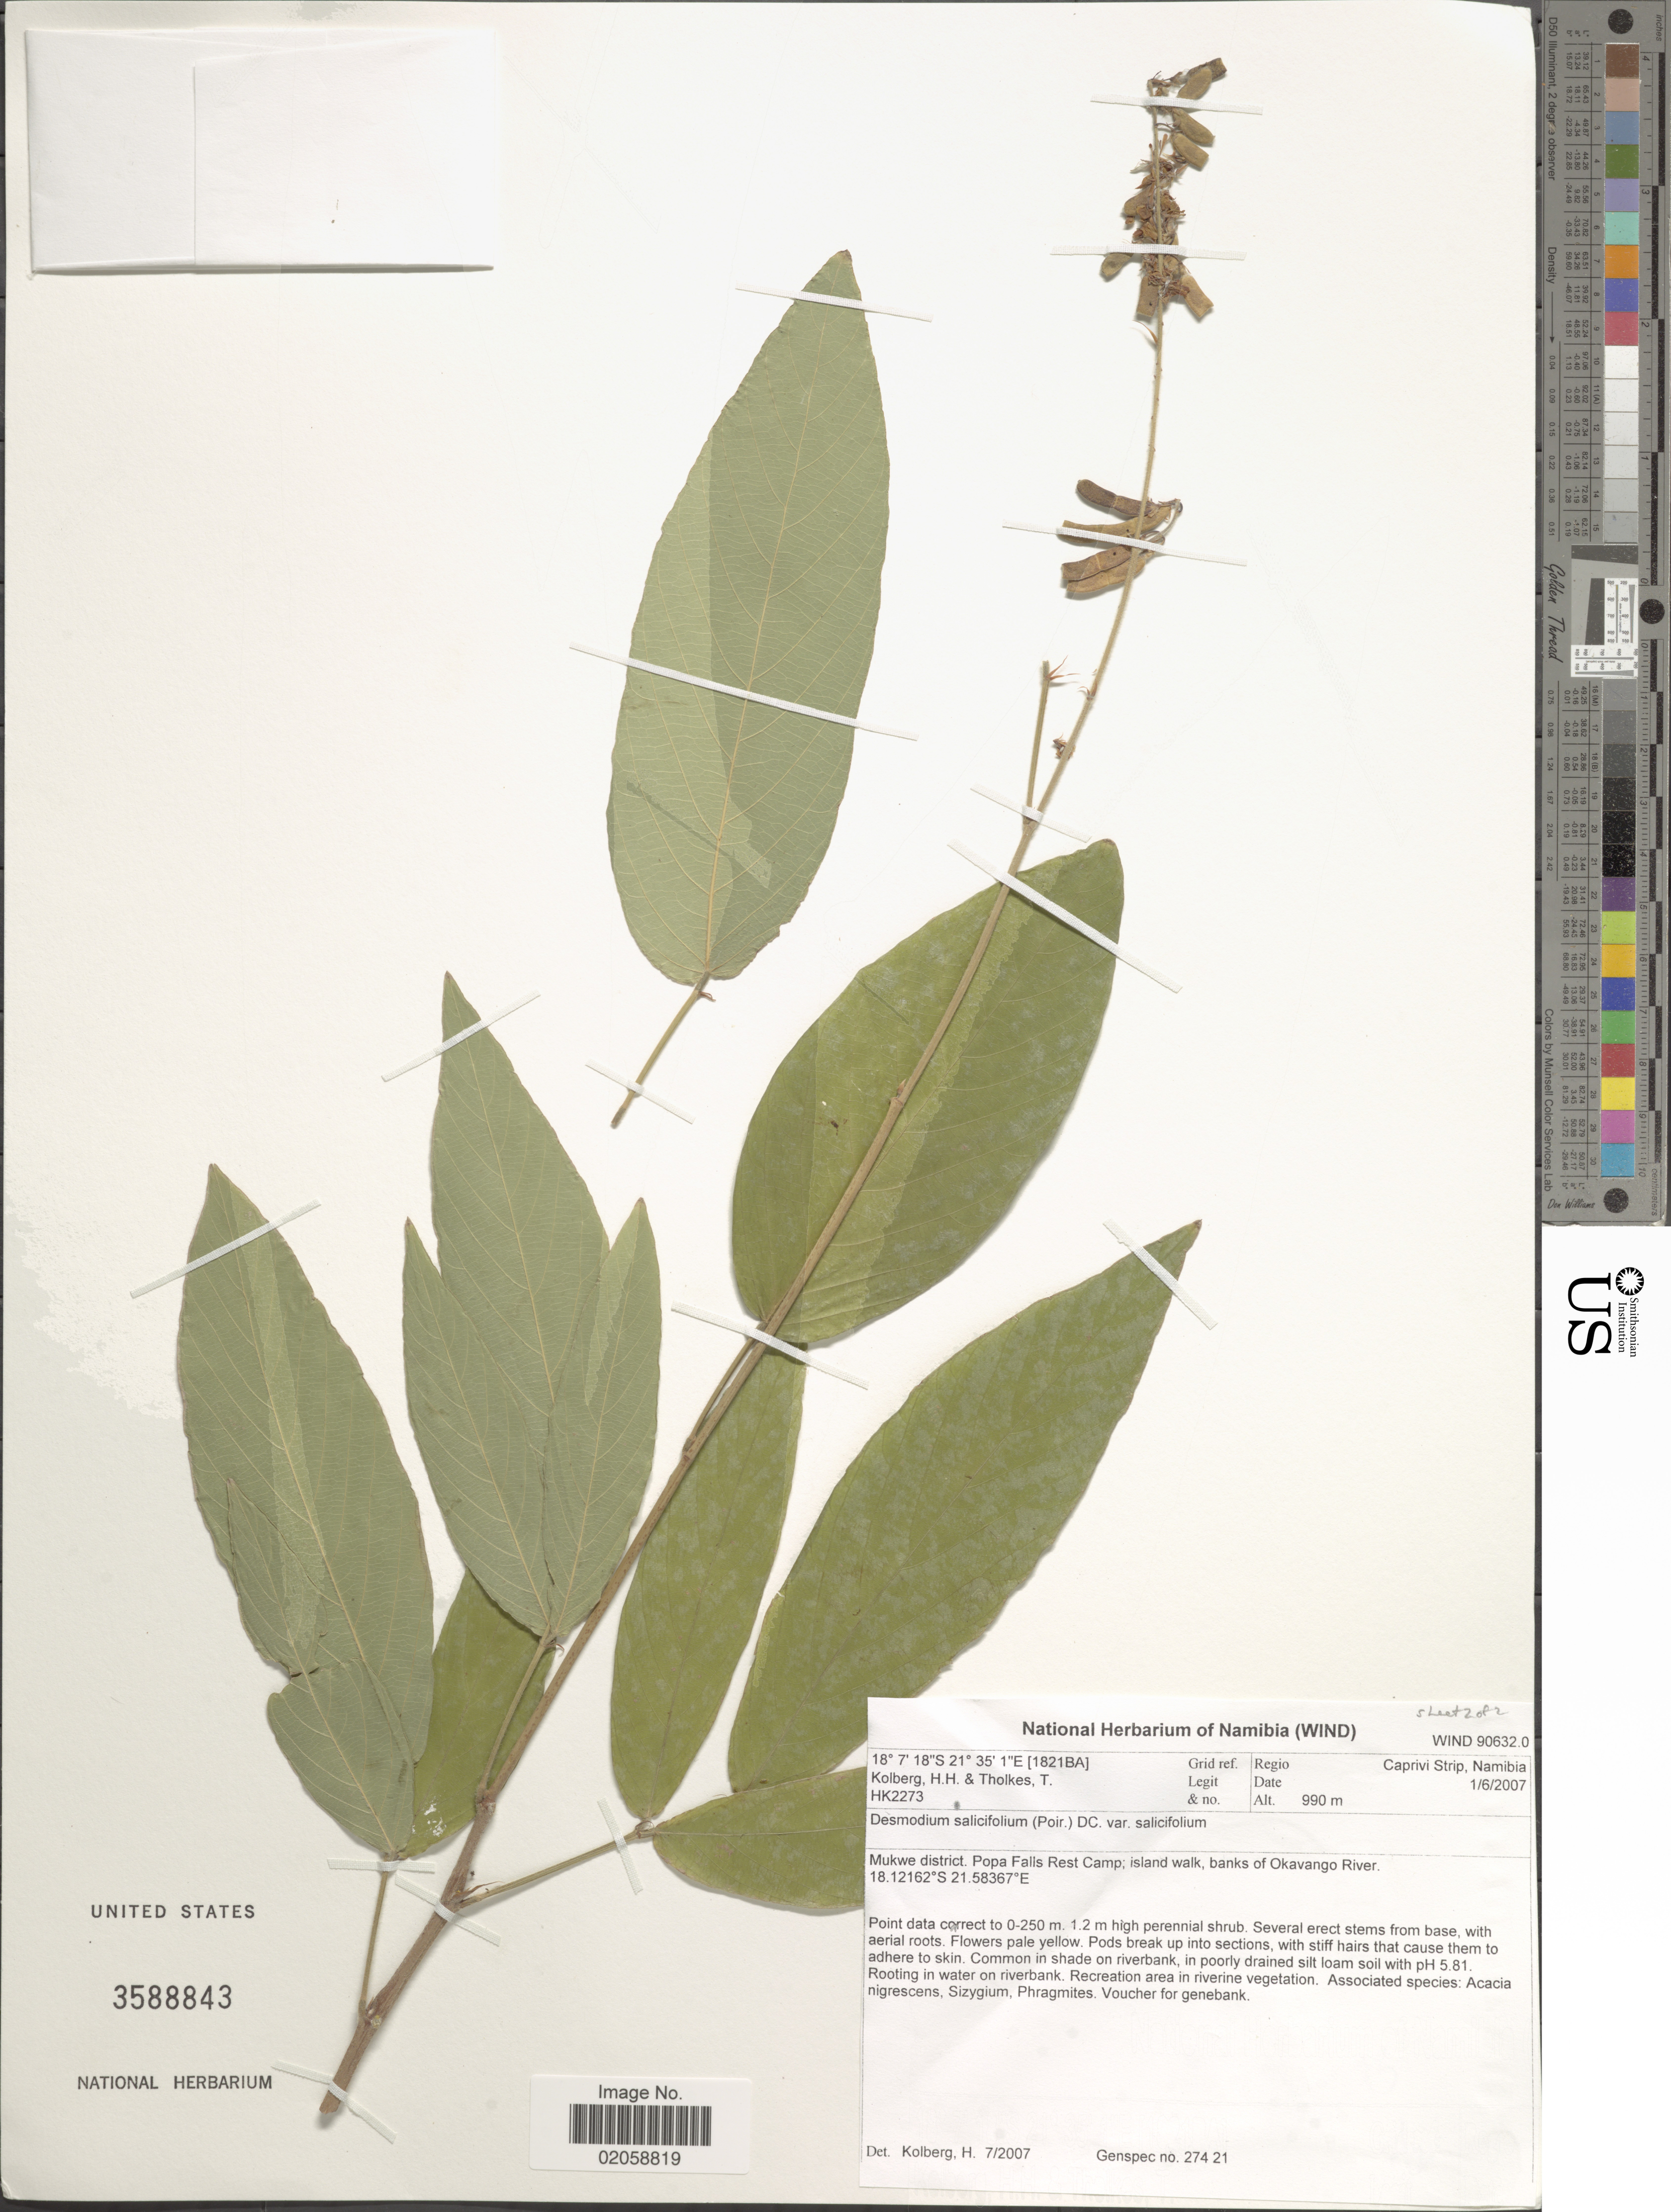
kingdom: Plantae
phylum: Tracheophyta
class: Magnoliopsida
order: Fabales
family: Fabaceae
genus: Pleurolobus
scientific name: Pleurolobus salicifolius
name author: (Poir.) H. Ohashi & K. Ohashi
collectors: H. H. Kolberg & T. Tholkes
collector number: HK2273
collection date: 2007-06-01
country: Namibia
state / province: Caprivi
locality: Regio Caprivi Strip, Namibia. Mukwe district. Popa Falls Rest Camp; island walk, banks of Okavango River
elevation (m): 990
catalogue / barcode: US 3588843